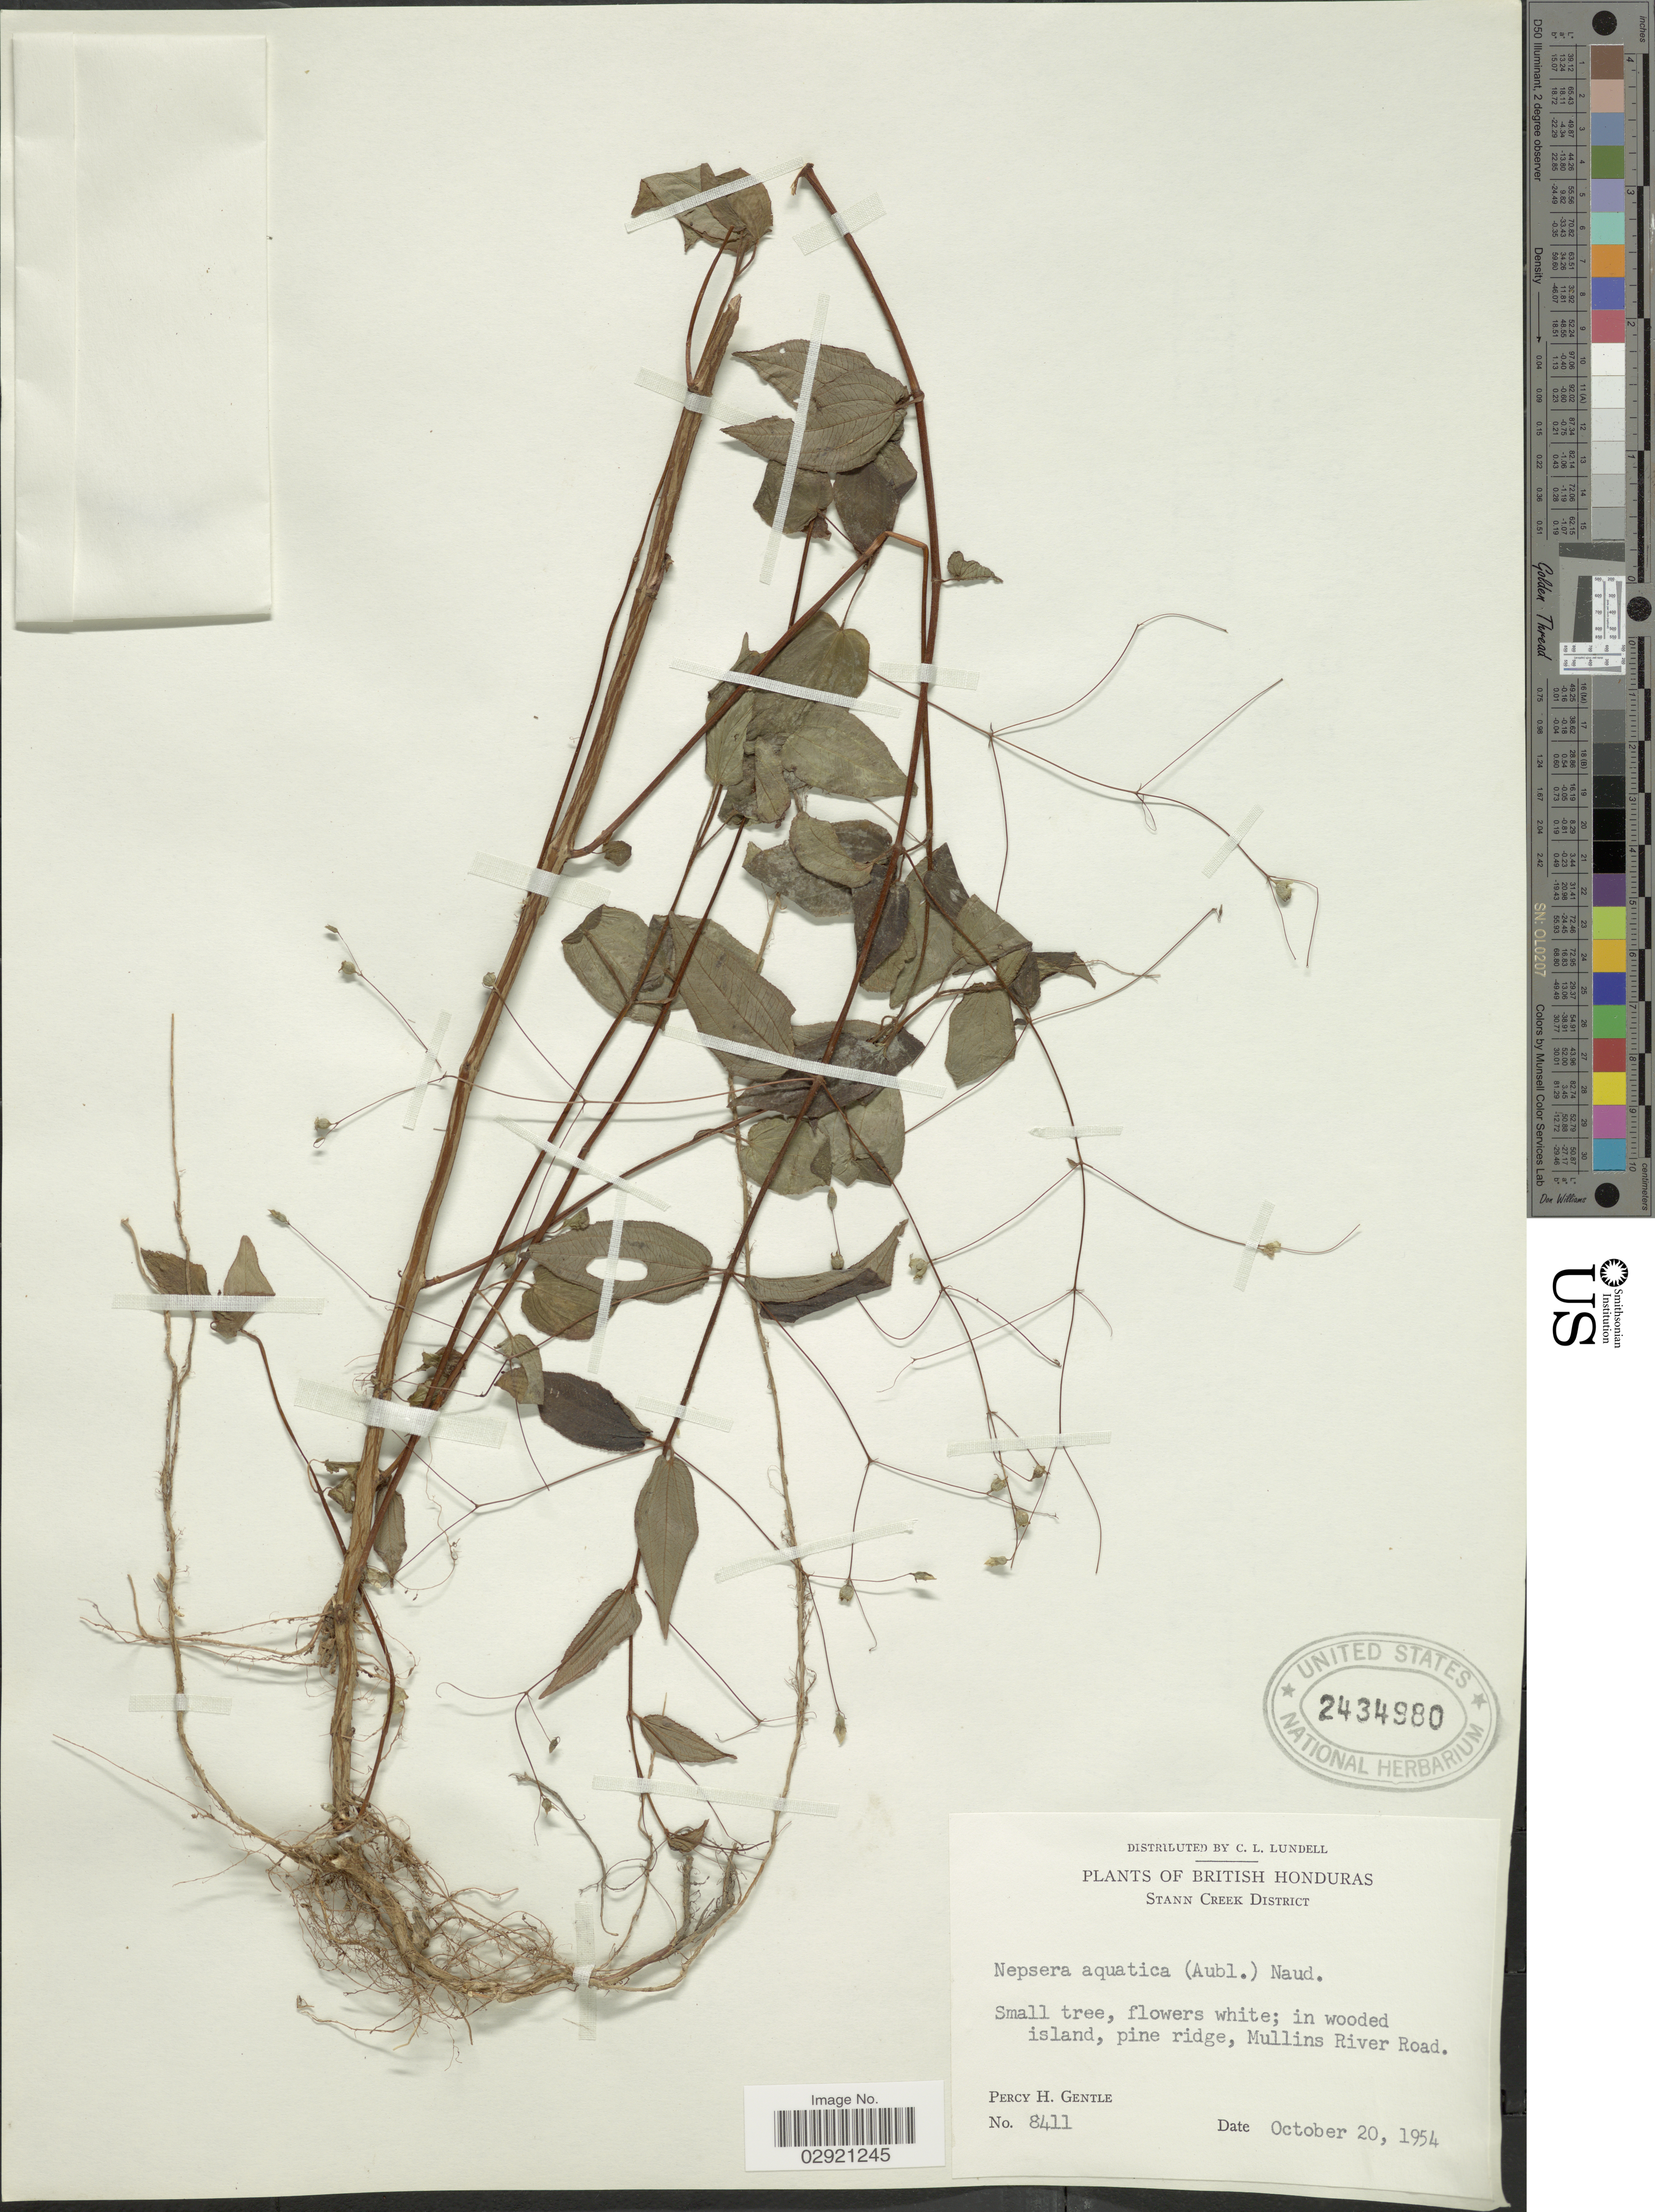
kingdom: Plantae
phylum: Tracheophyta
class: Magnoliopsida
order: Myrtales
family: Melastomataceae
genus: Nepsera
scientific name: Nepsera aquatica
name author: (Aubl.) Naudin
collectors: P. H. Gentle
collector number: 8411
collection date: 1954-10-20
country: Belize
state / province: Stann Creek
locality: British Honduras. Stann Creek District. Mullins River Road.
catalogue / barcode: US 2434980